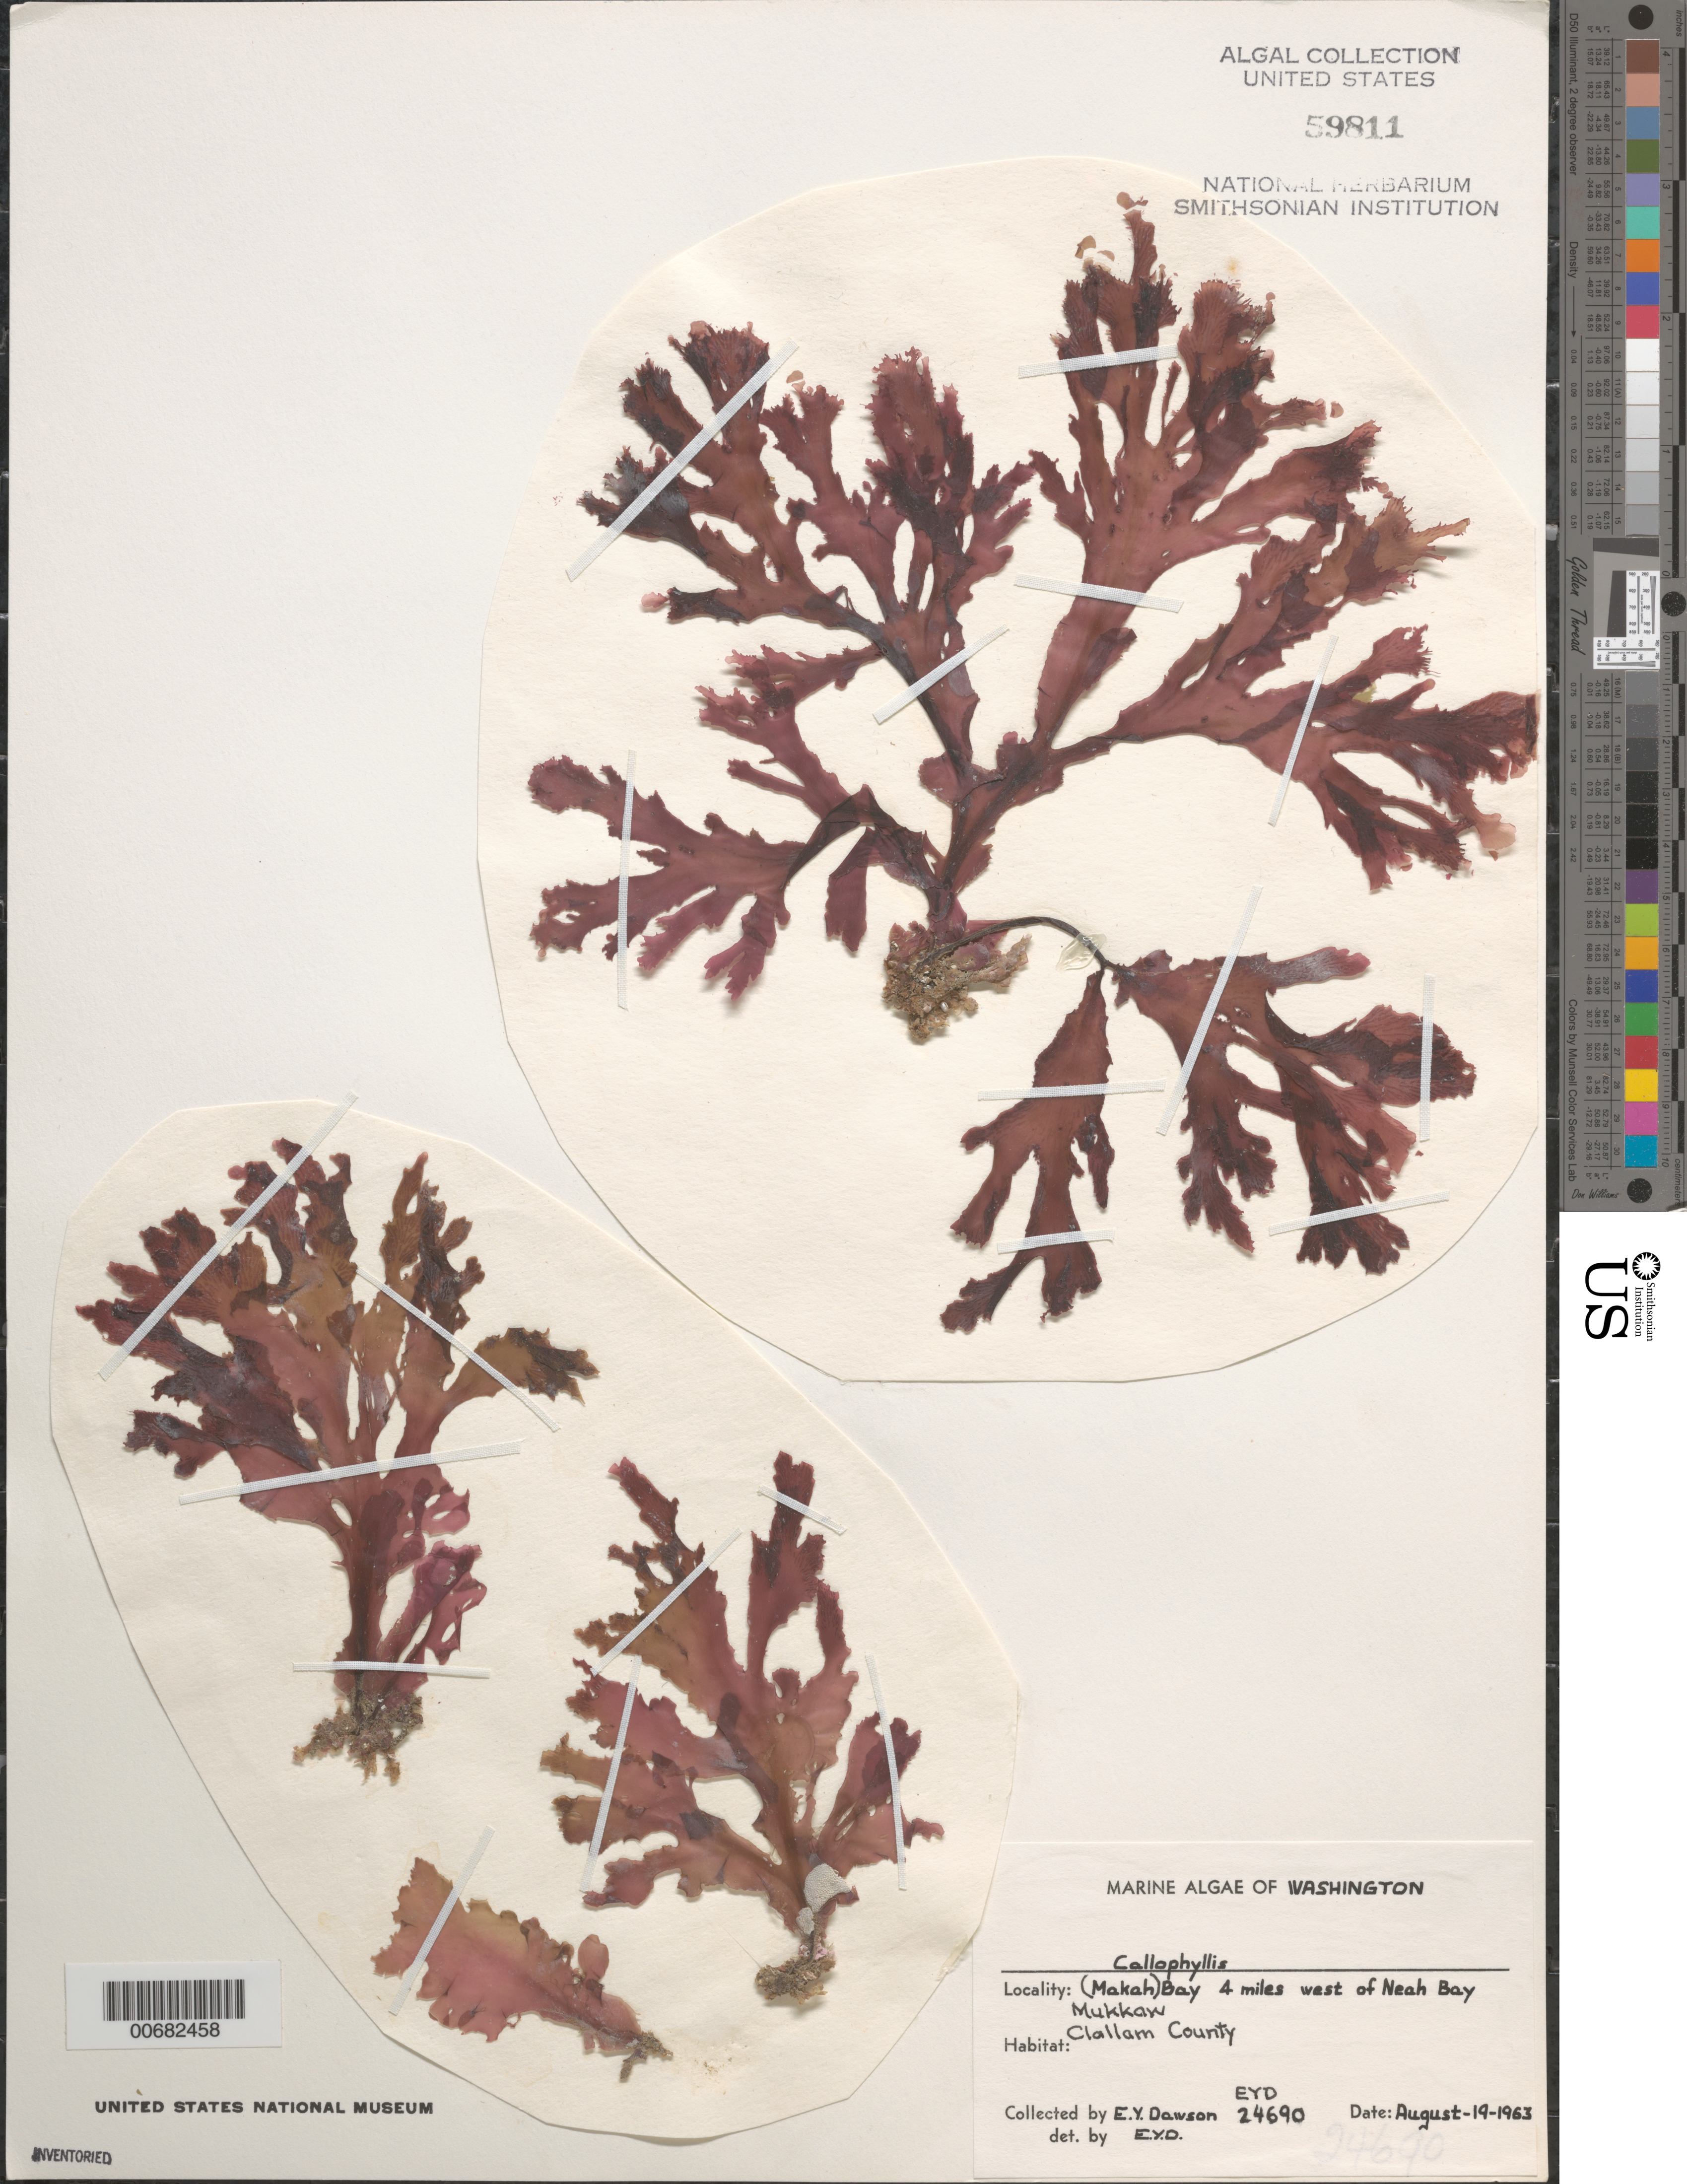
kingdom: Plantae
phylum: Rhodophyta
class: Florideophyceae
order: Gigartinales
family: Kallymeniaceae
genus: Callophyllis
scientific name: Callophyllis sp.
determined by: Dawson, E. Y.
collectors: E. Y. Dawson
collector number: EYD 24690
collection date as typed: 19 Aug 1963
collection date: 1963-08-19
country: United States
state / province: Washington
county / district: Clallam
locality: Mukkaw Bay (Makah Bay), 4 miles west of Neah Bay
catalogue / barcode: US 59811